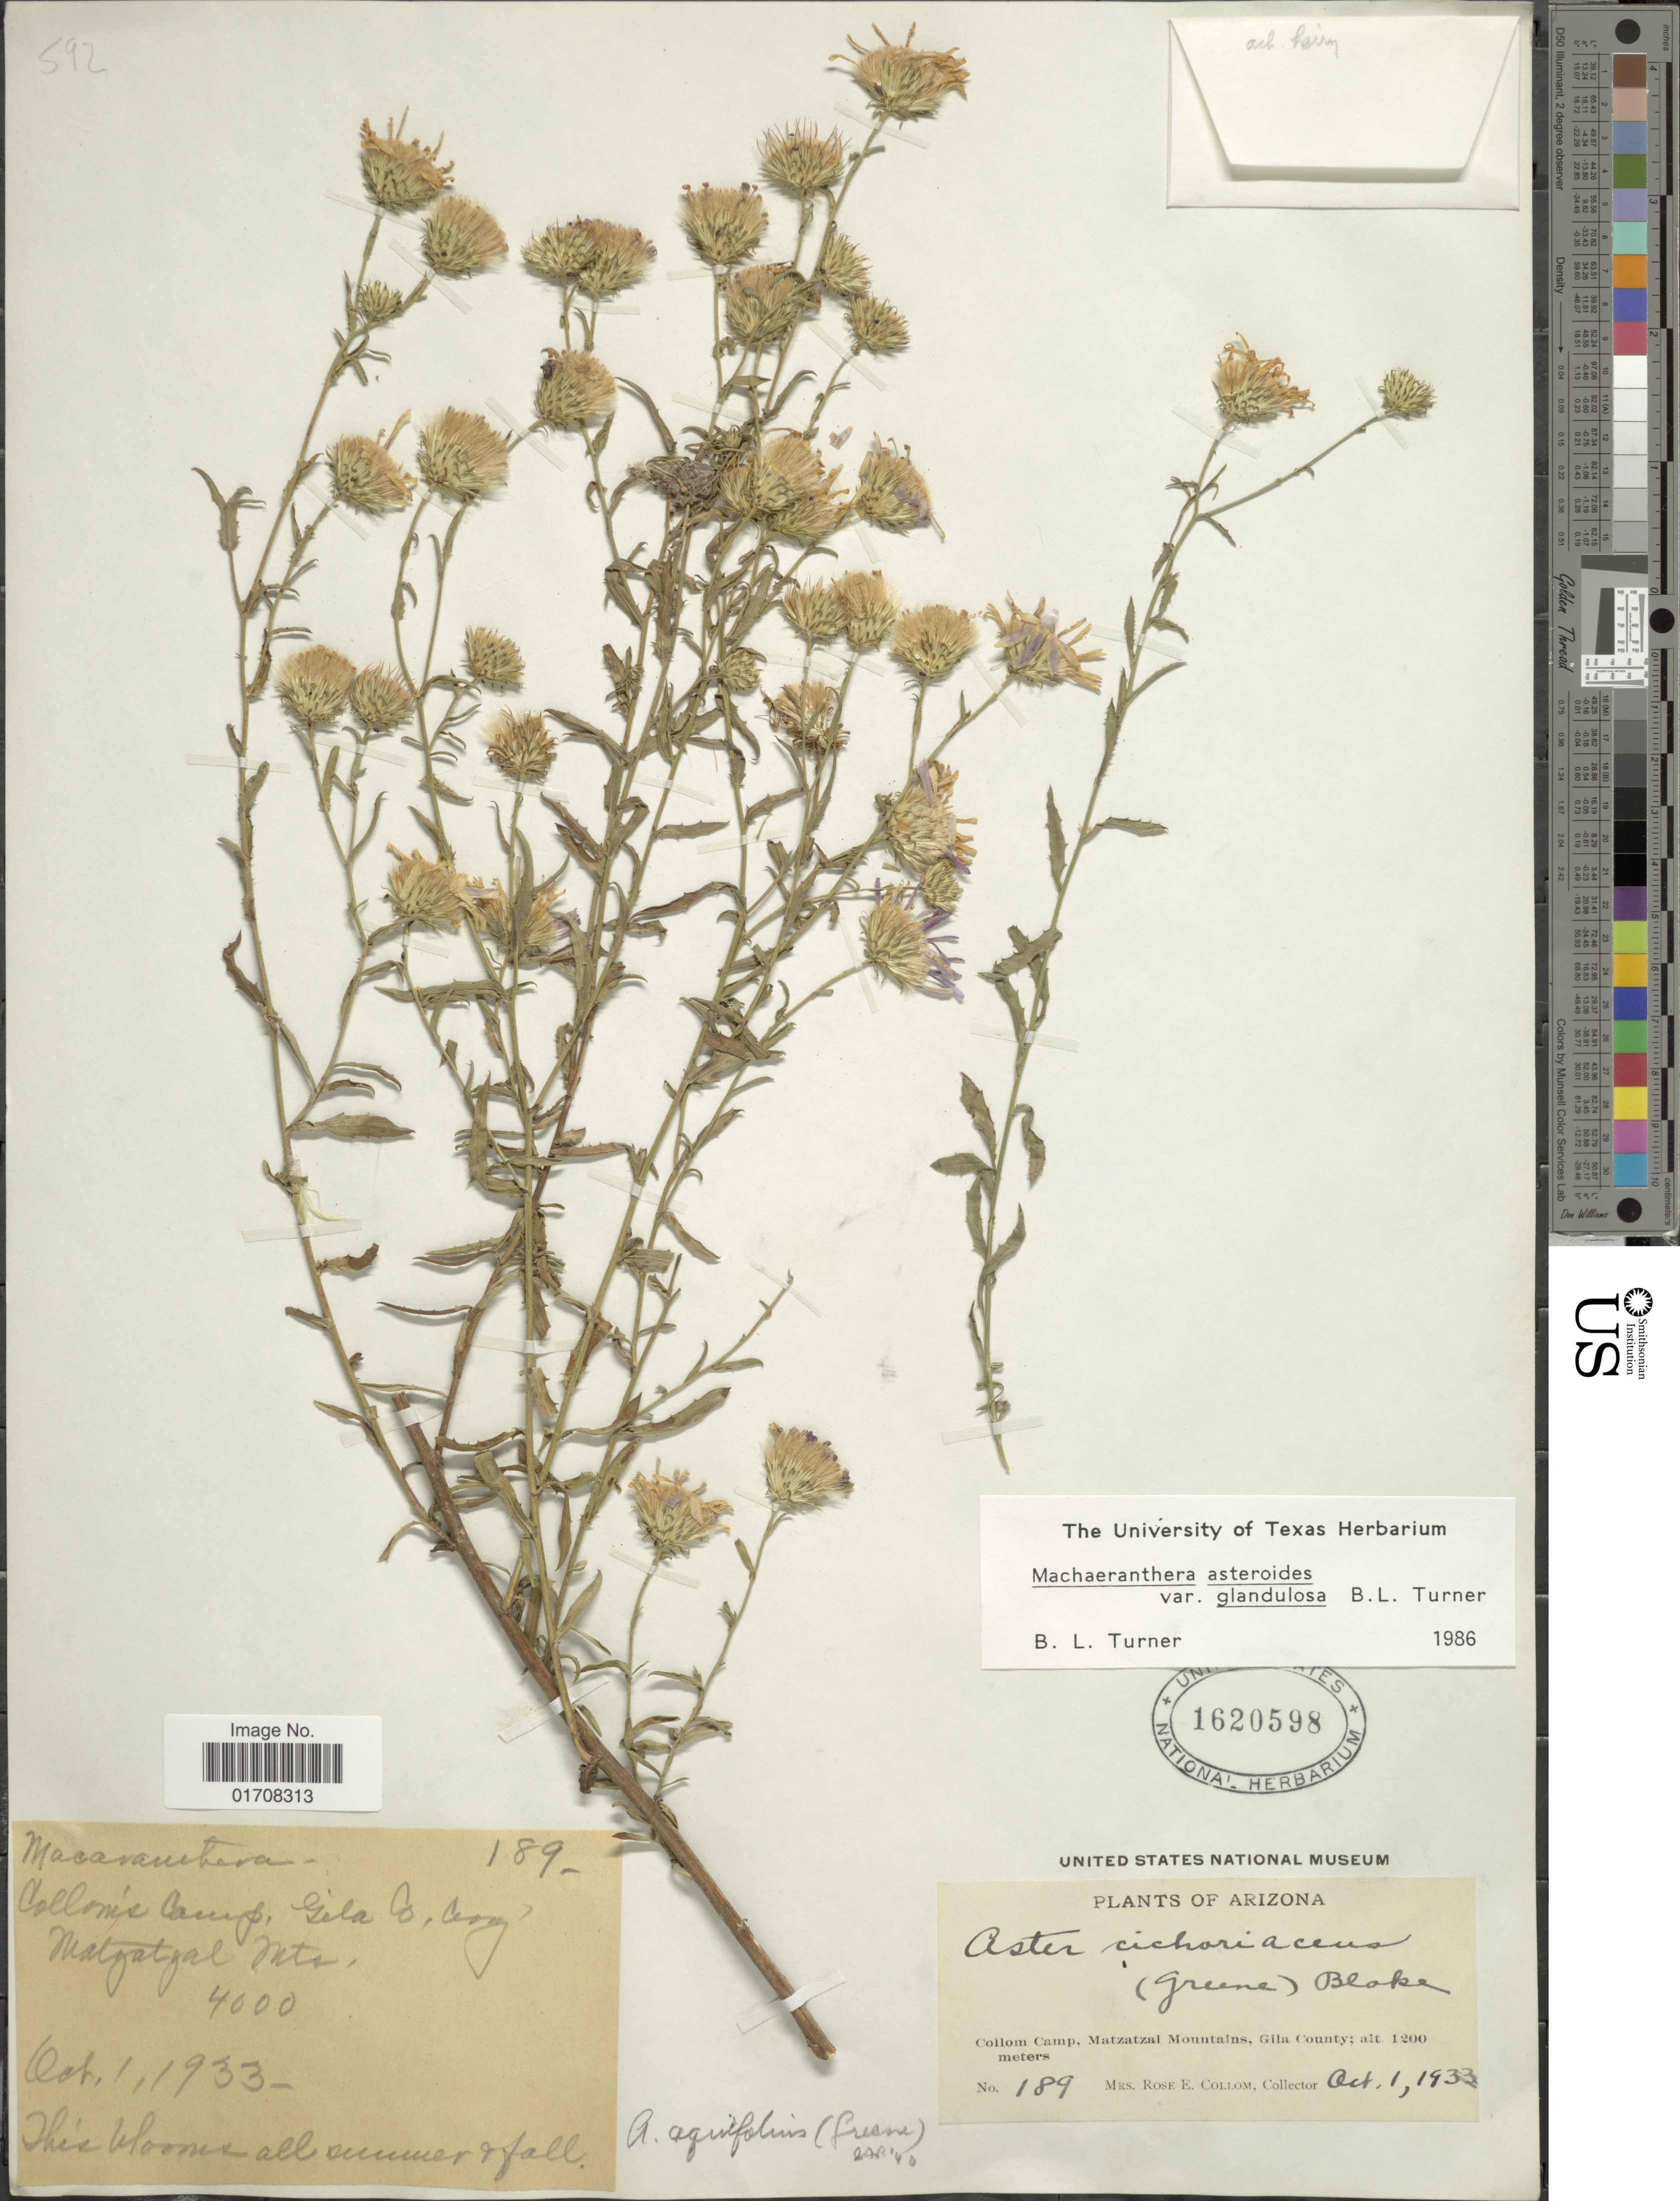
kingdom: Plantae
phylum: Tracheophyta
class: Magnoliopsida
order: Asterales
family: Asteraceae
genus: Machaeranthera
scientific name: Machaeranthera asteroides var. glandulosa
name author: (Torr.) Greene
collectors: R. E. Collom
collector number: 189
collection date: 1933-10-01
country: United States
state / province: Arizona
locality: Collom Camp, Matzatzal Mountains, Gila County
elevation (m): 1200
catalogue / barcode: US 1620598